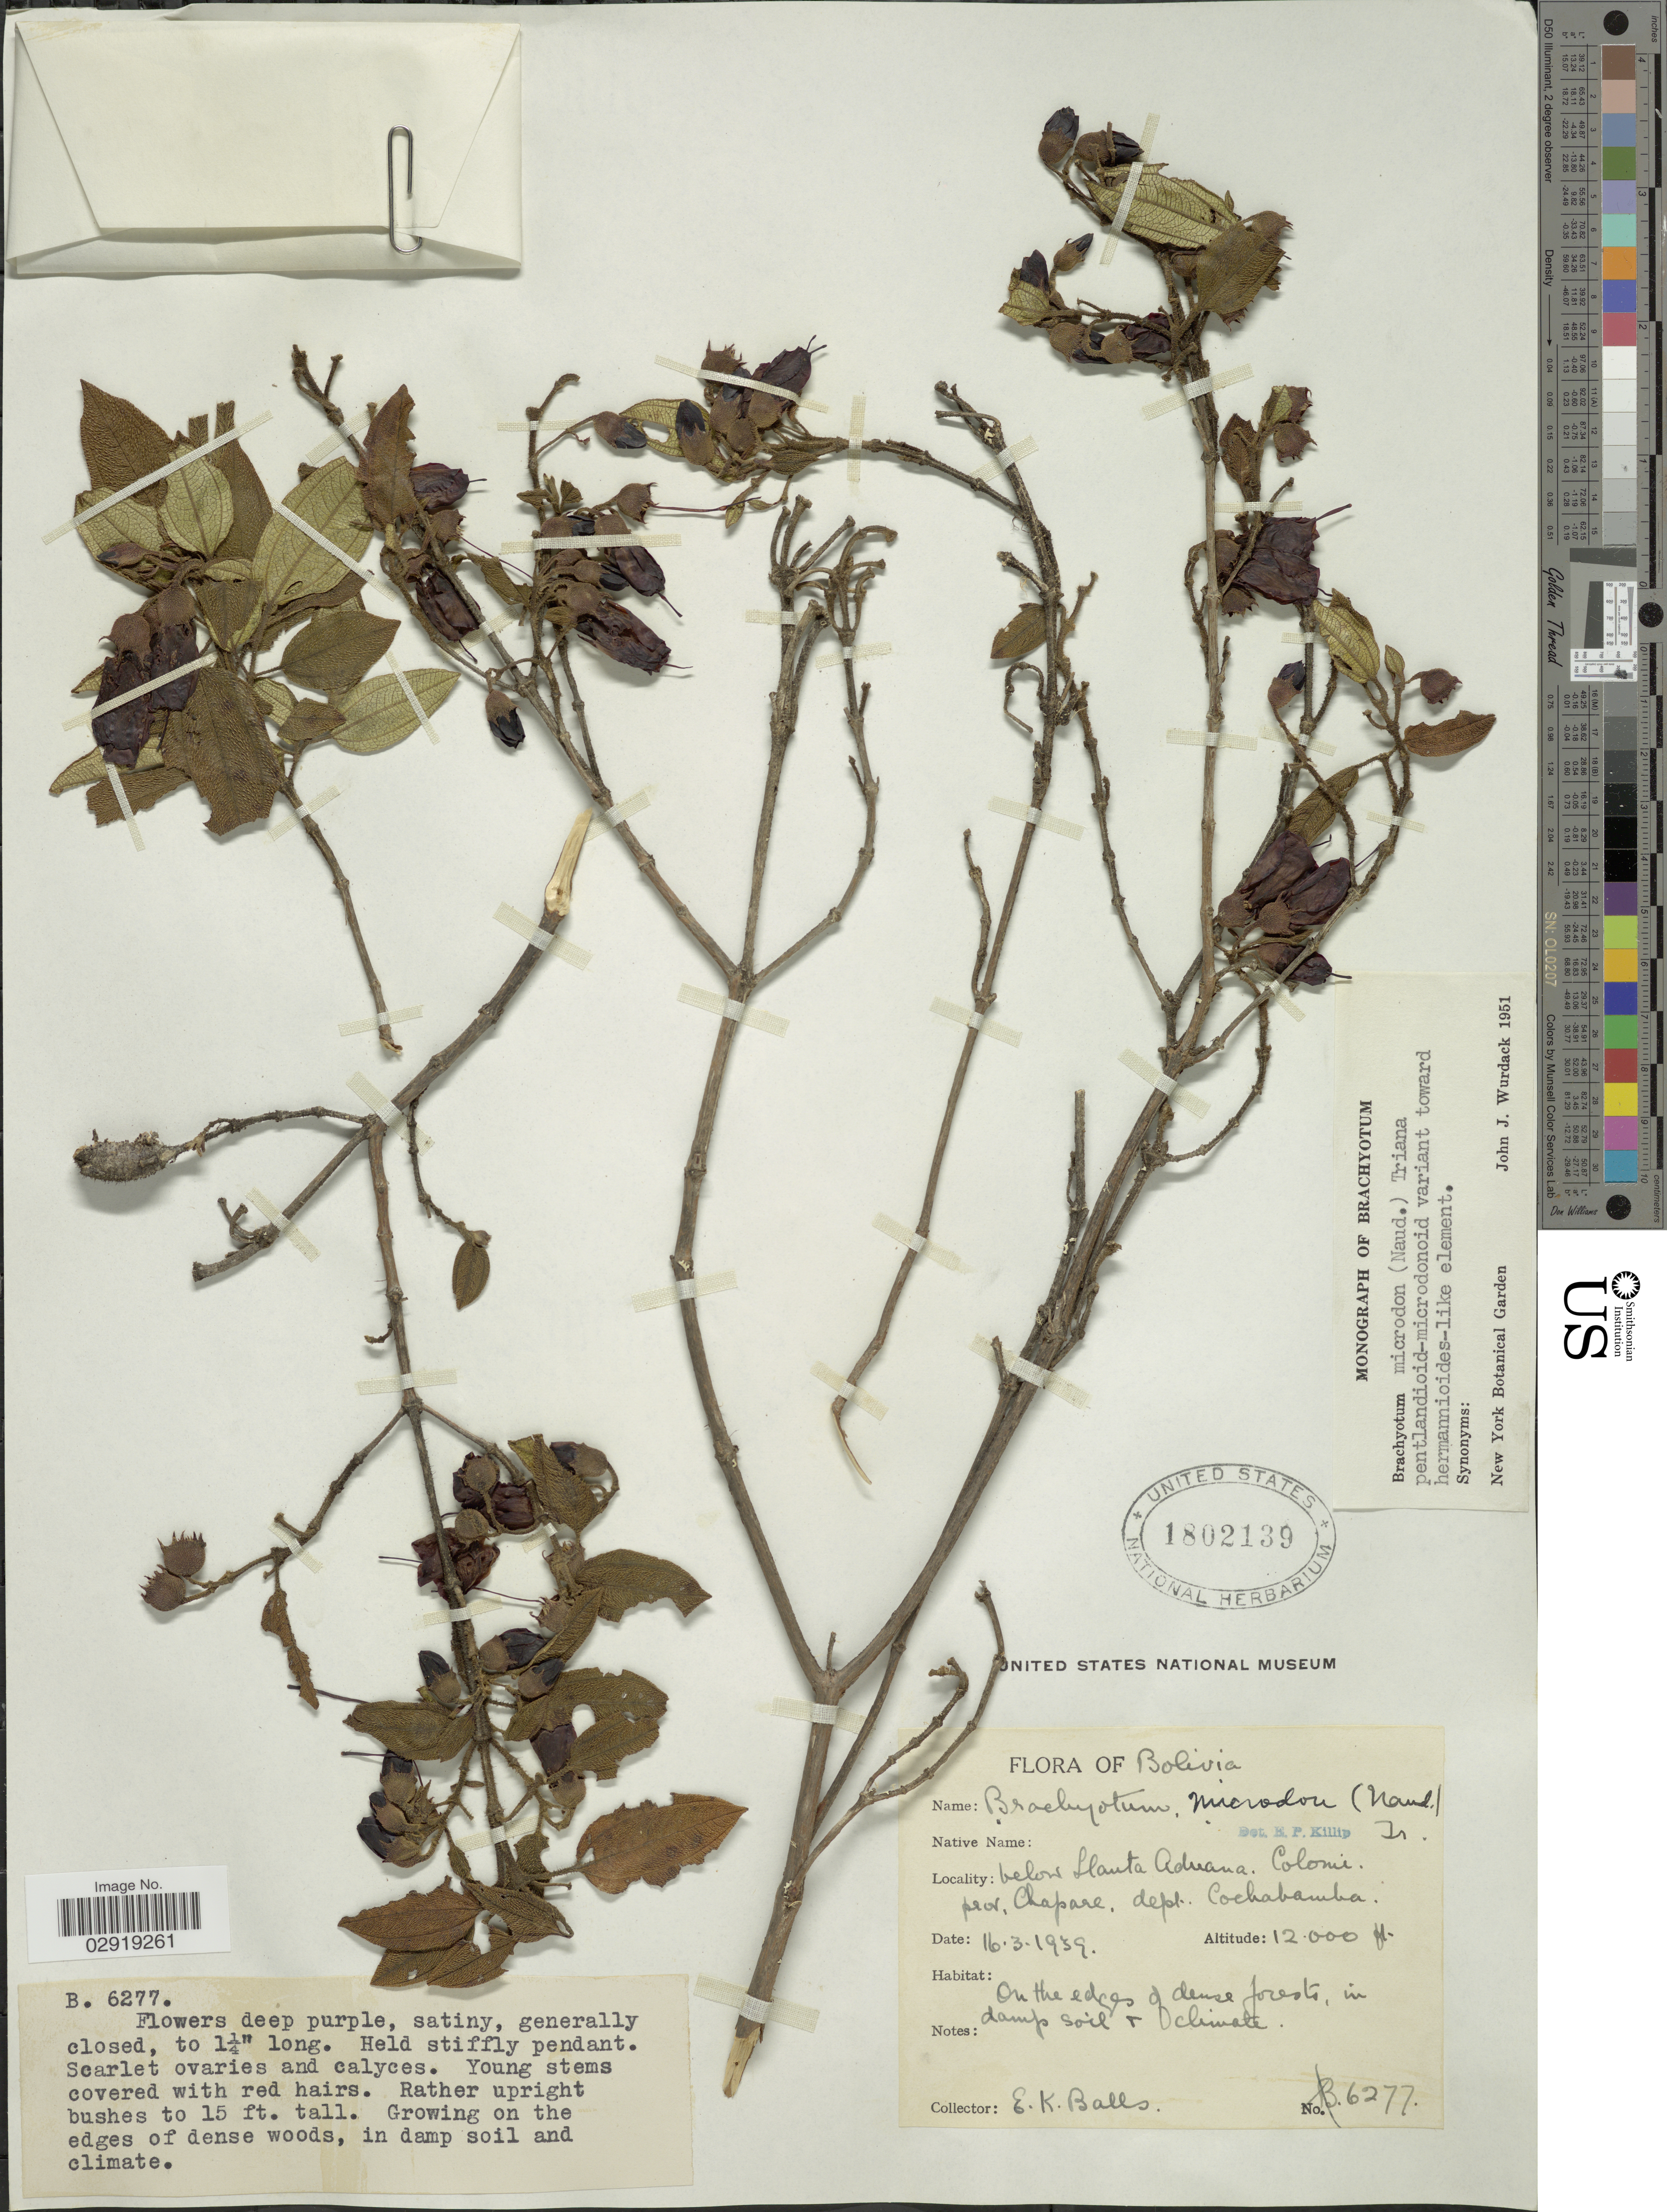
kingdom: Plantae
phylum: Tracheophyta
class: Magnoliopsida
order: Myrtales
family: Melastomataceae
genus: Brachyotum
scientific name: Brachyotum microdon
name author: (Naudin) Triana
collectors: E. K. Balls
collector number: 6277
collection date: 1939-03-16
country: Bolivia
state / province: Cochabamba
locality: Below Hauta [interpreted] Aduana. Colonie. Prov. Chapare, dept. Cochabamba.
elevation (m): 3658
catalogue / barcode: US 1802139